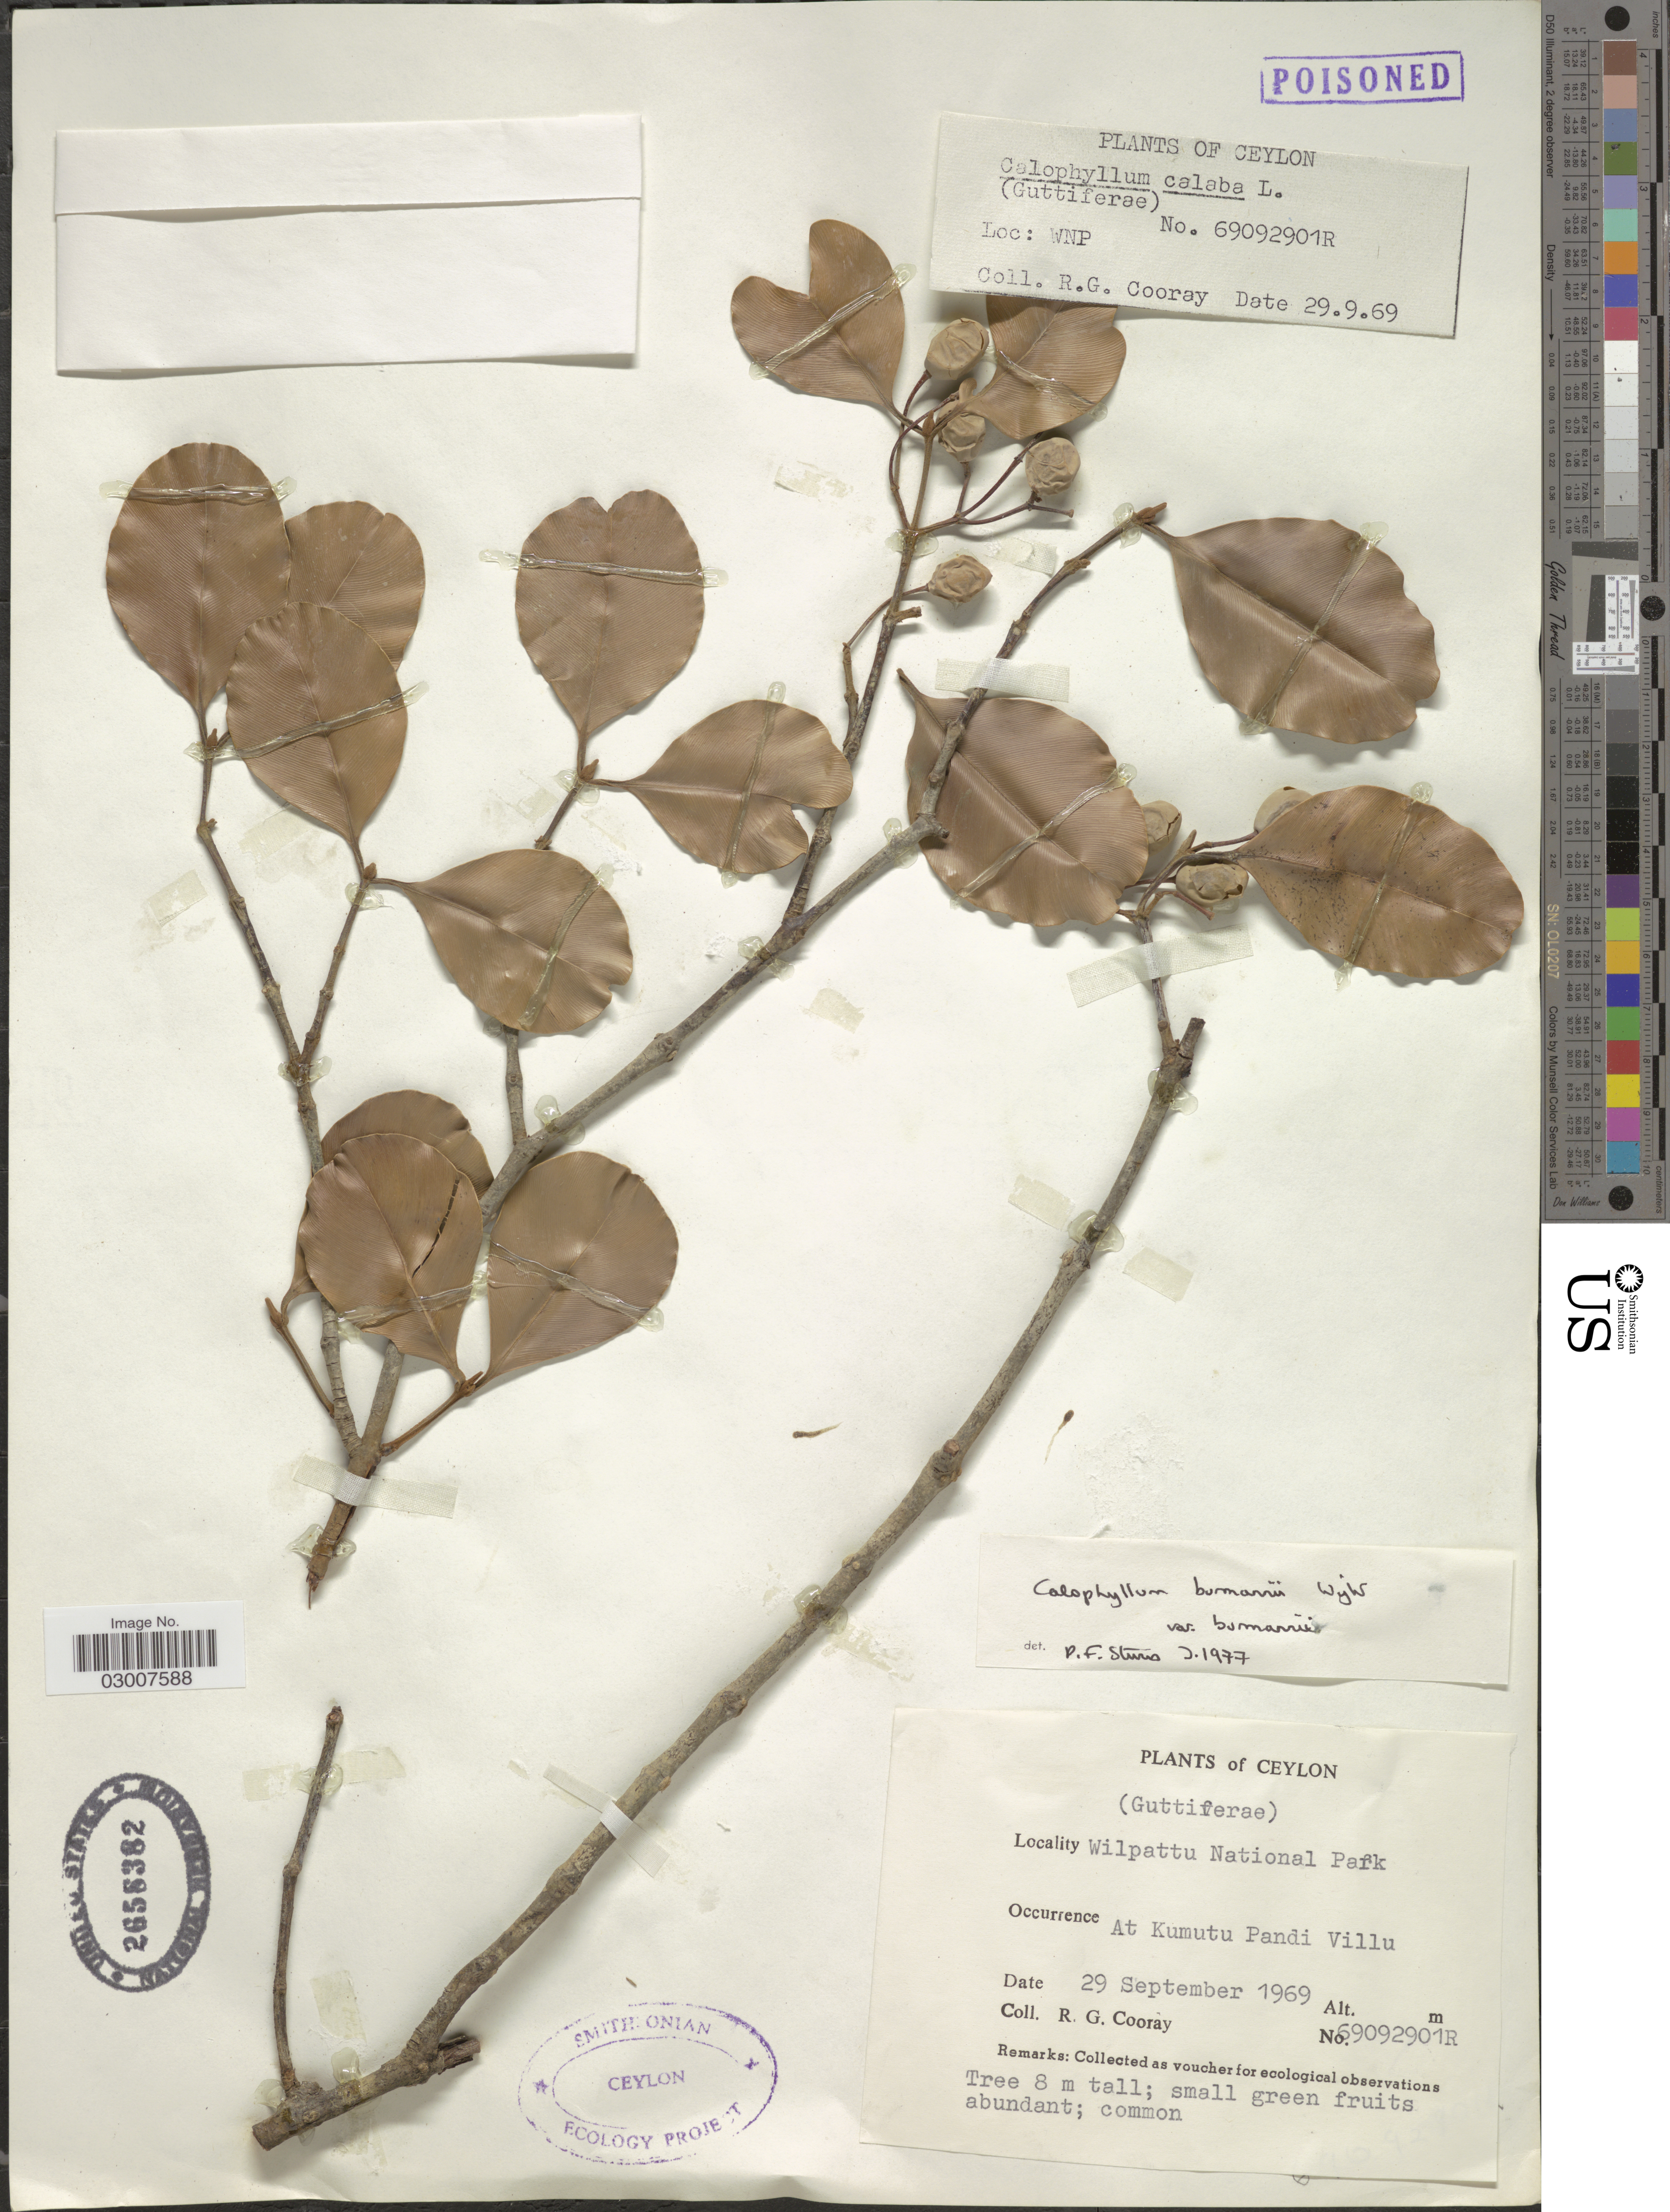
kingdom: Plantae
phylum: Tracheophyta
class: Magnoliopsida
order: Malpighiales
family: Calophyllaceae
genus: Calophyllum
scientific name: Calophyllum calaba var. calaba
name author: L.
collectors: R. Cooray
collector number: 69092901R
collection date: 1969-09-29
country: Sri Lanka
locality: Ceylon. Wilpattu National Park. At Kumutu Pandi Villu.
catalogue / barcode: US 2658382